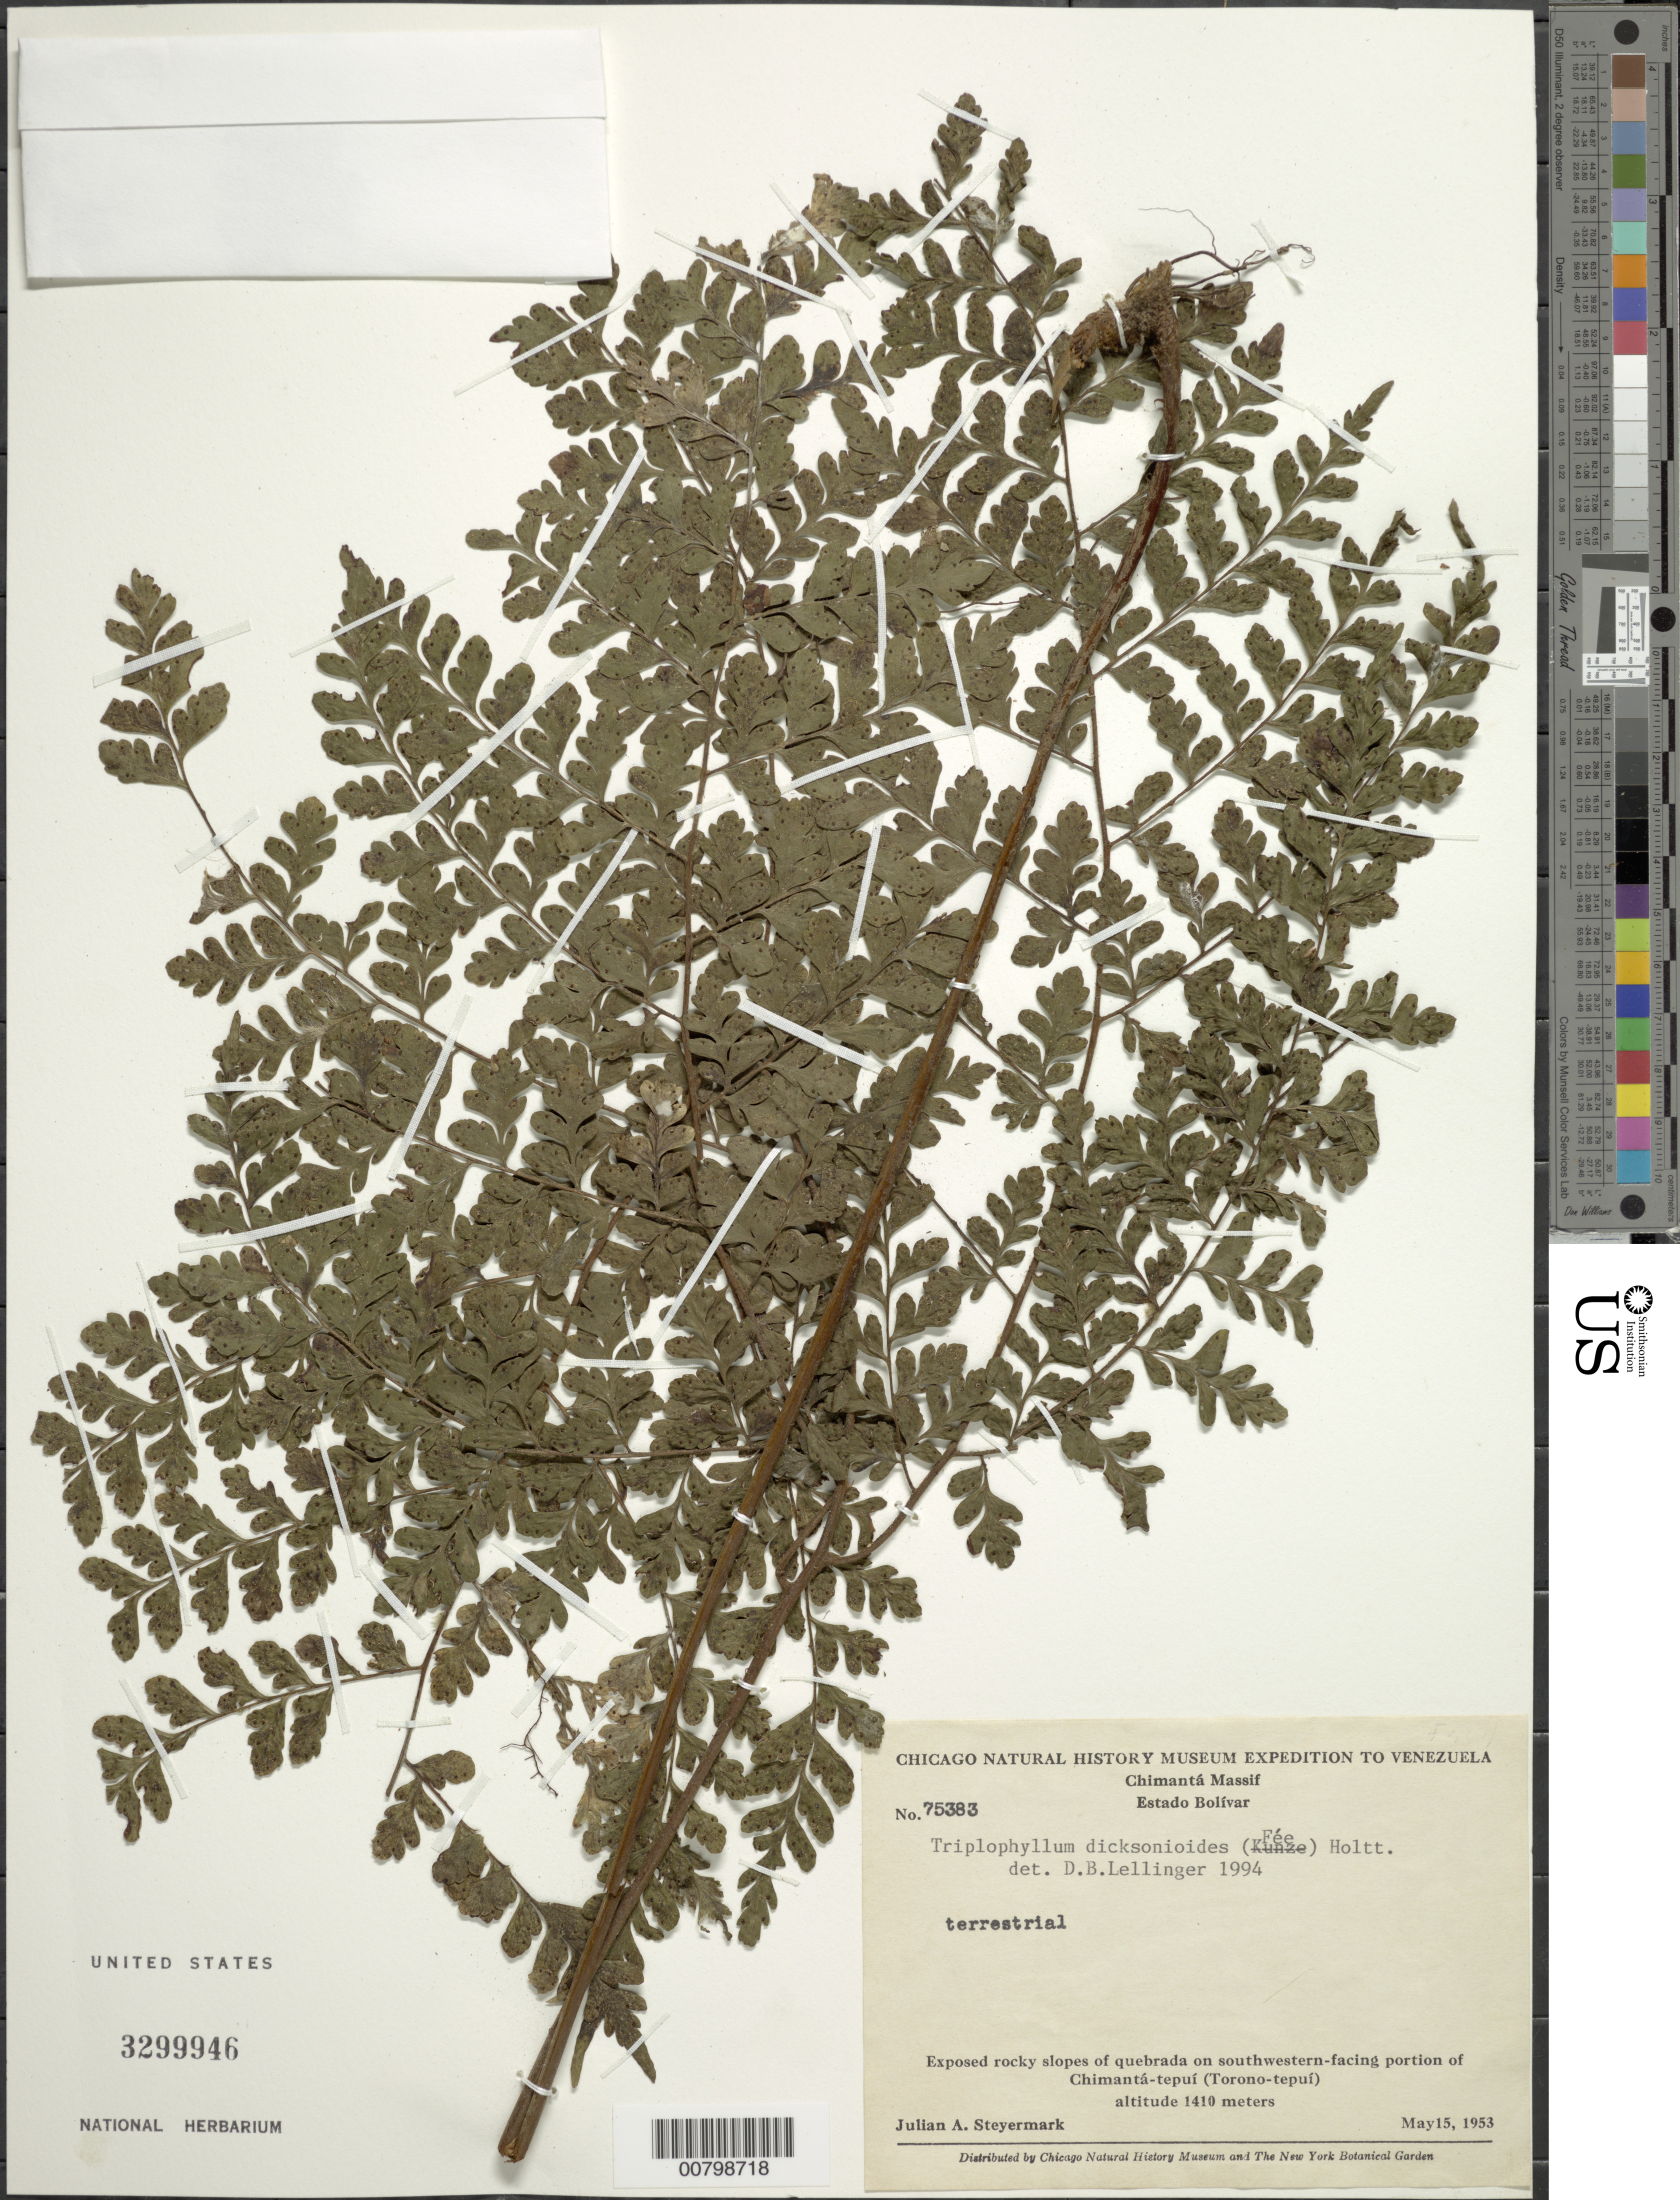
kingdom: Plantae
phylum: Tracheophyta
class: Polypodiopsida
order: Polypodiales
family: Tectariaceae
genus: Triplophyllum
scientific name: Triplophyllum dicksonioides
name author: (Fée) Holttum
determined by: Lellinger, David B., (BOT), Smithsonian Institution - National Museum of Natural History (UNITED STATES)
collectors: J. Steyermark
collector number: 75383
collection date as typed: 15-May-53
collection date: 1953-05-15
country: Venezuela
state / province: Bolívar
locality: Chimantá Massif, Chimantá-tepuí (Torono-tepuí), SW-facing part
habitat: Exposed rocky slopes of quebrada, Forested slopes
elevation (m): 1410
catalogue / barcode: US 3299946